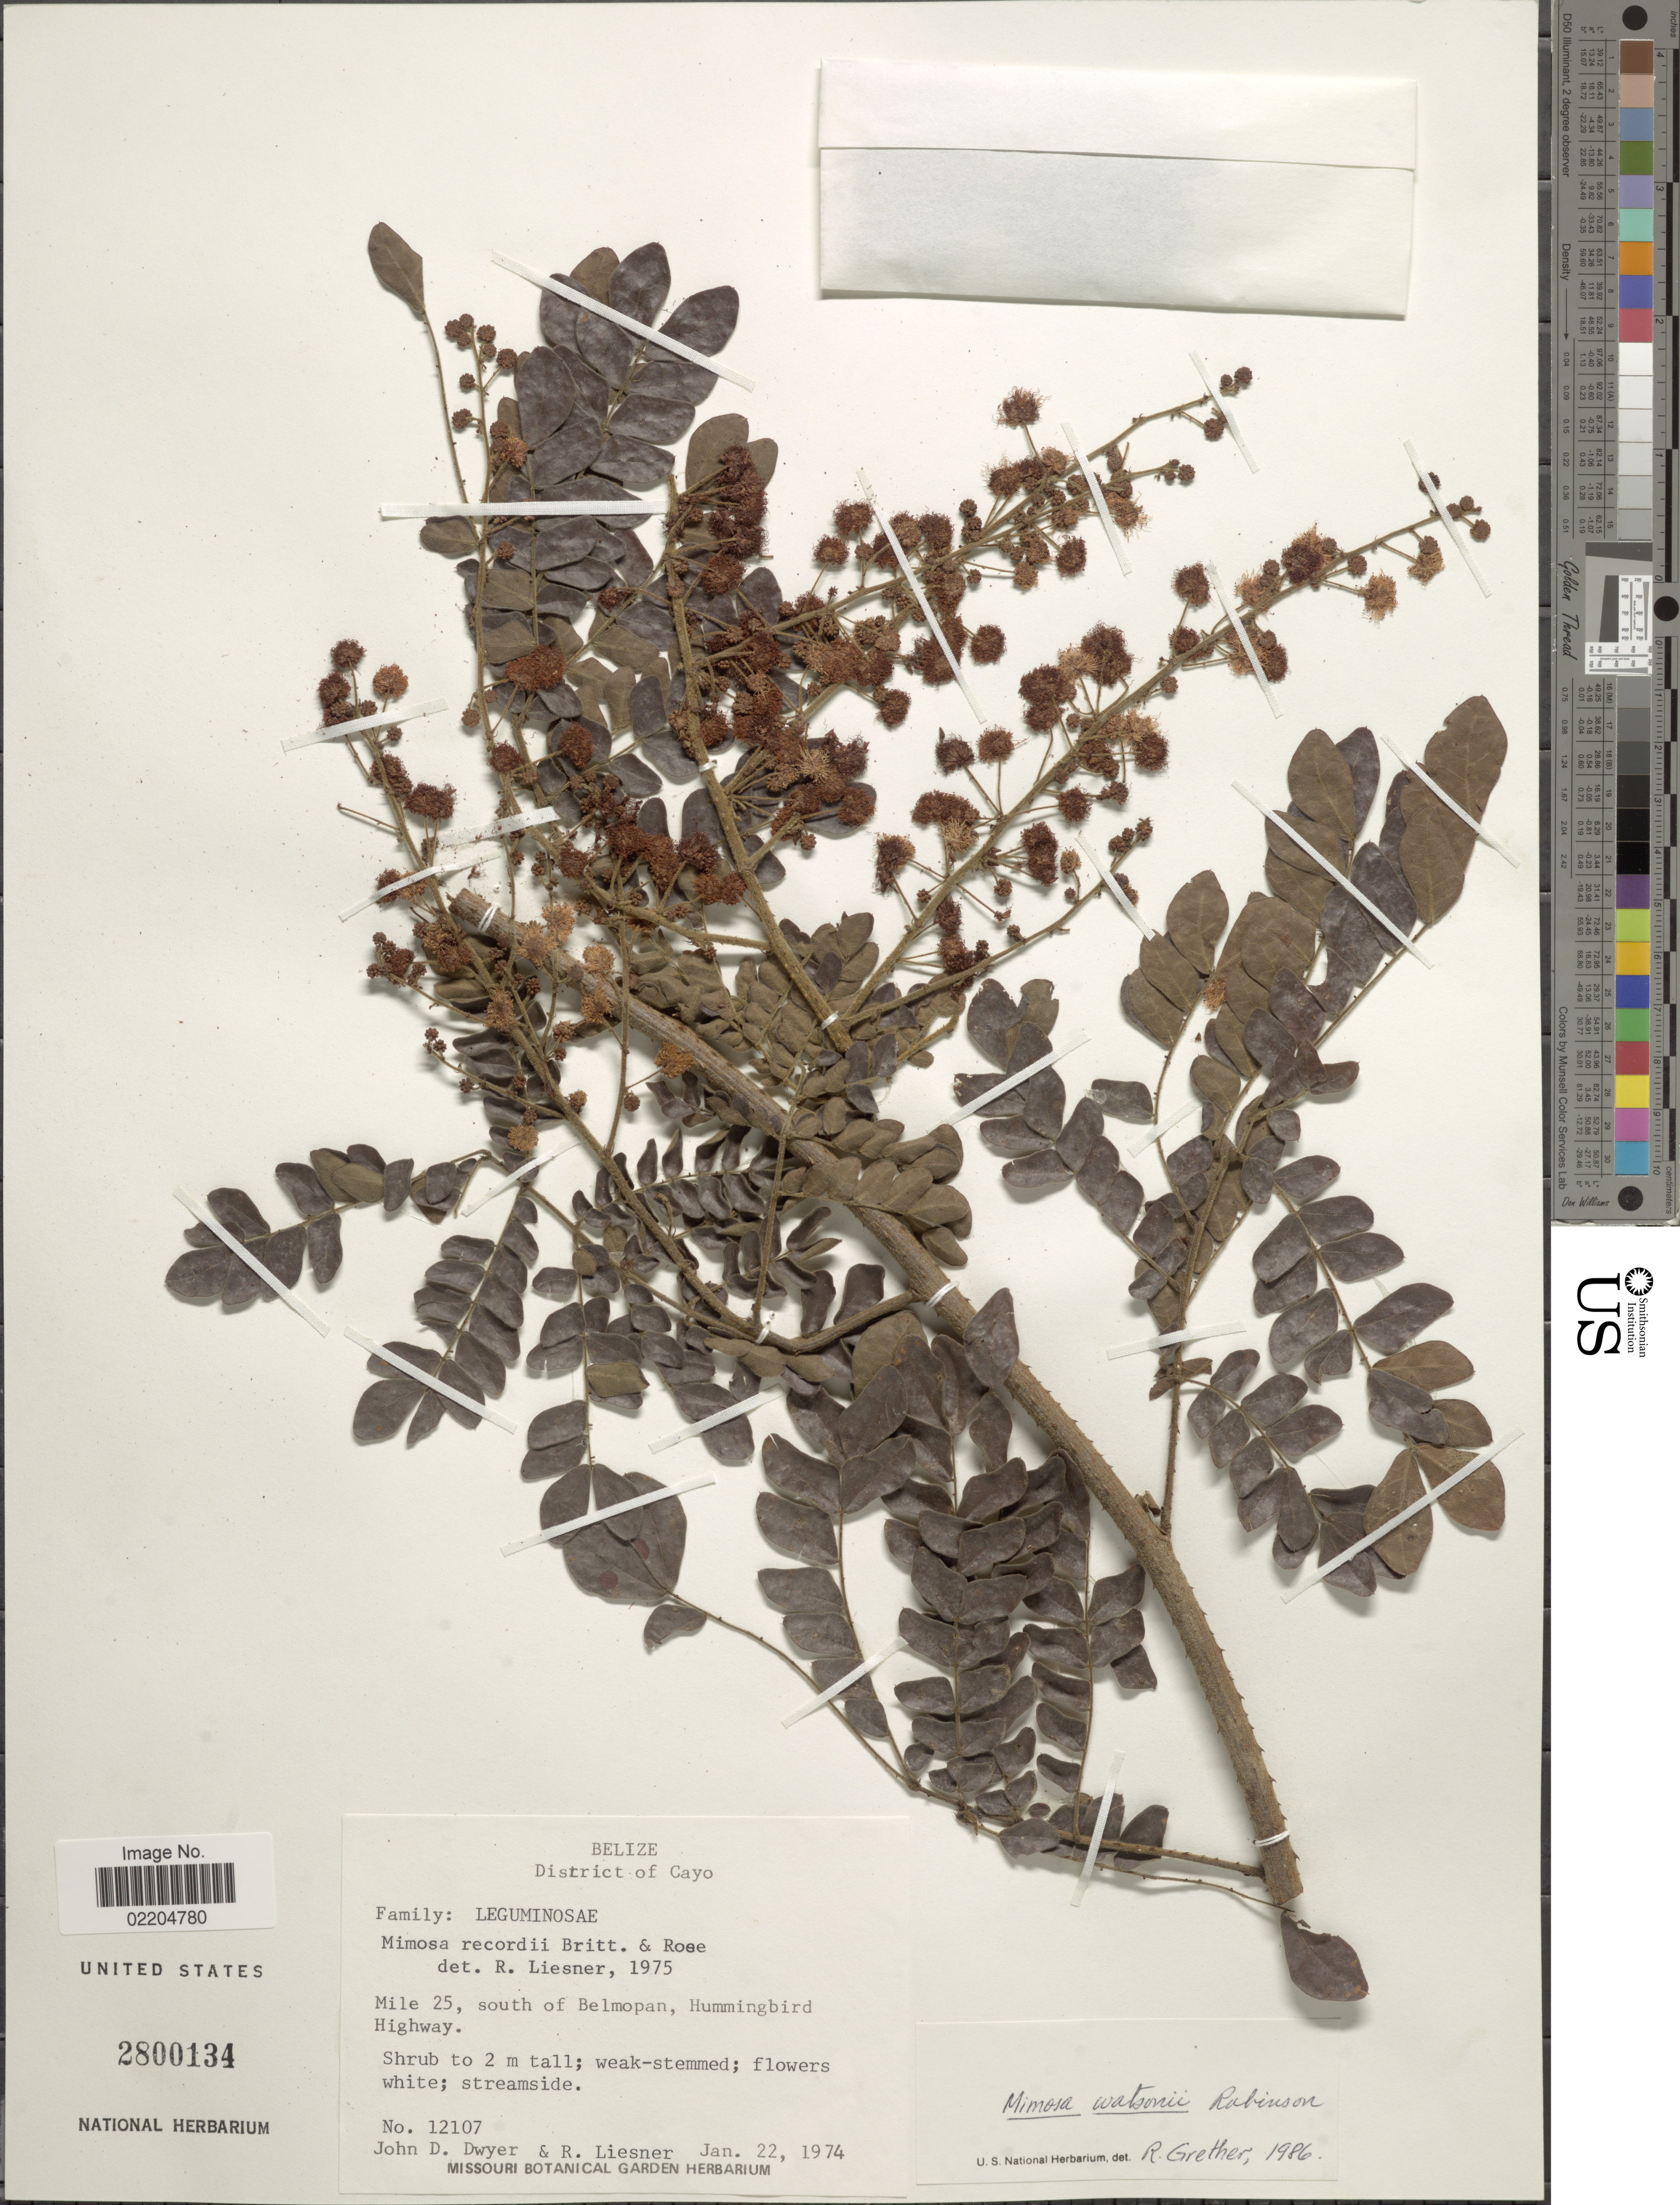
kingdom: Plantae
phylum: Tracheophyta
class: Magnoliopsida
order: Fabales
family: Fabaceae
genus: Mimosa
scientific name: Mimosa watsonii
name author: B.L. Rob.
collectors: J. D. Dwyer & R. L. Liesner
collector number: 12107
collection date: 1974-01-22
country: Belize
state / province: Cayo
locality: District of Cayo. Mile 25, south of Belmopan, Hummingbird Highway.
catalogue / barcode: US 2800134